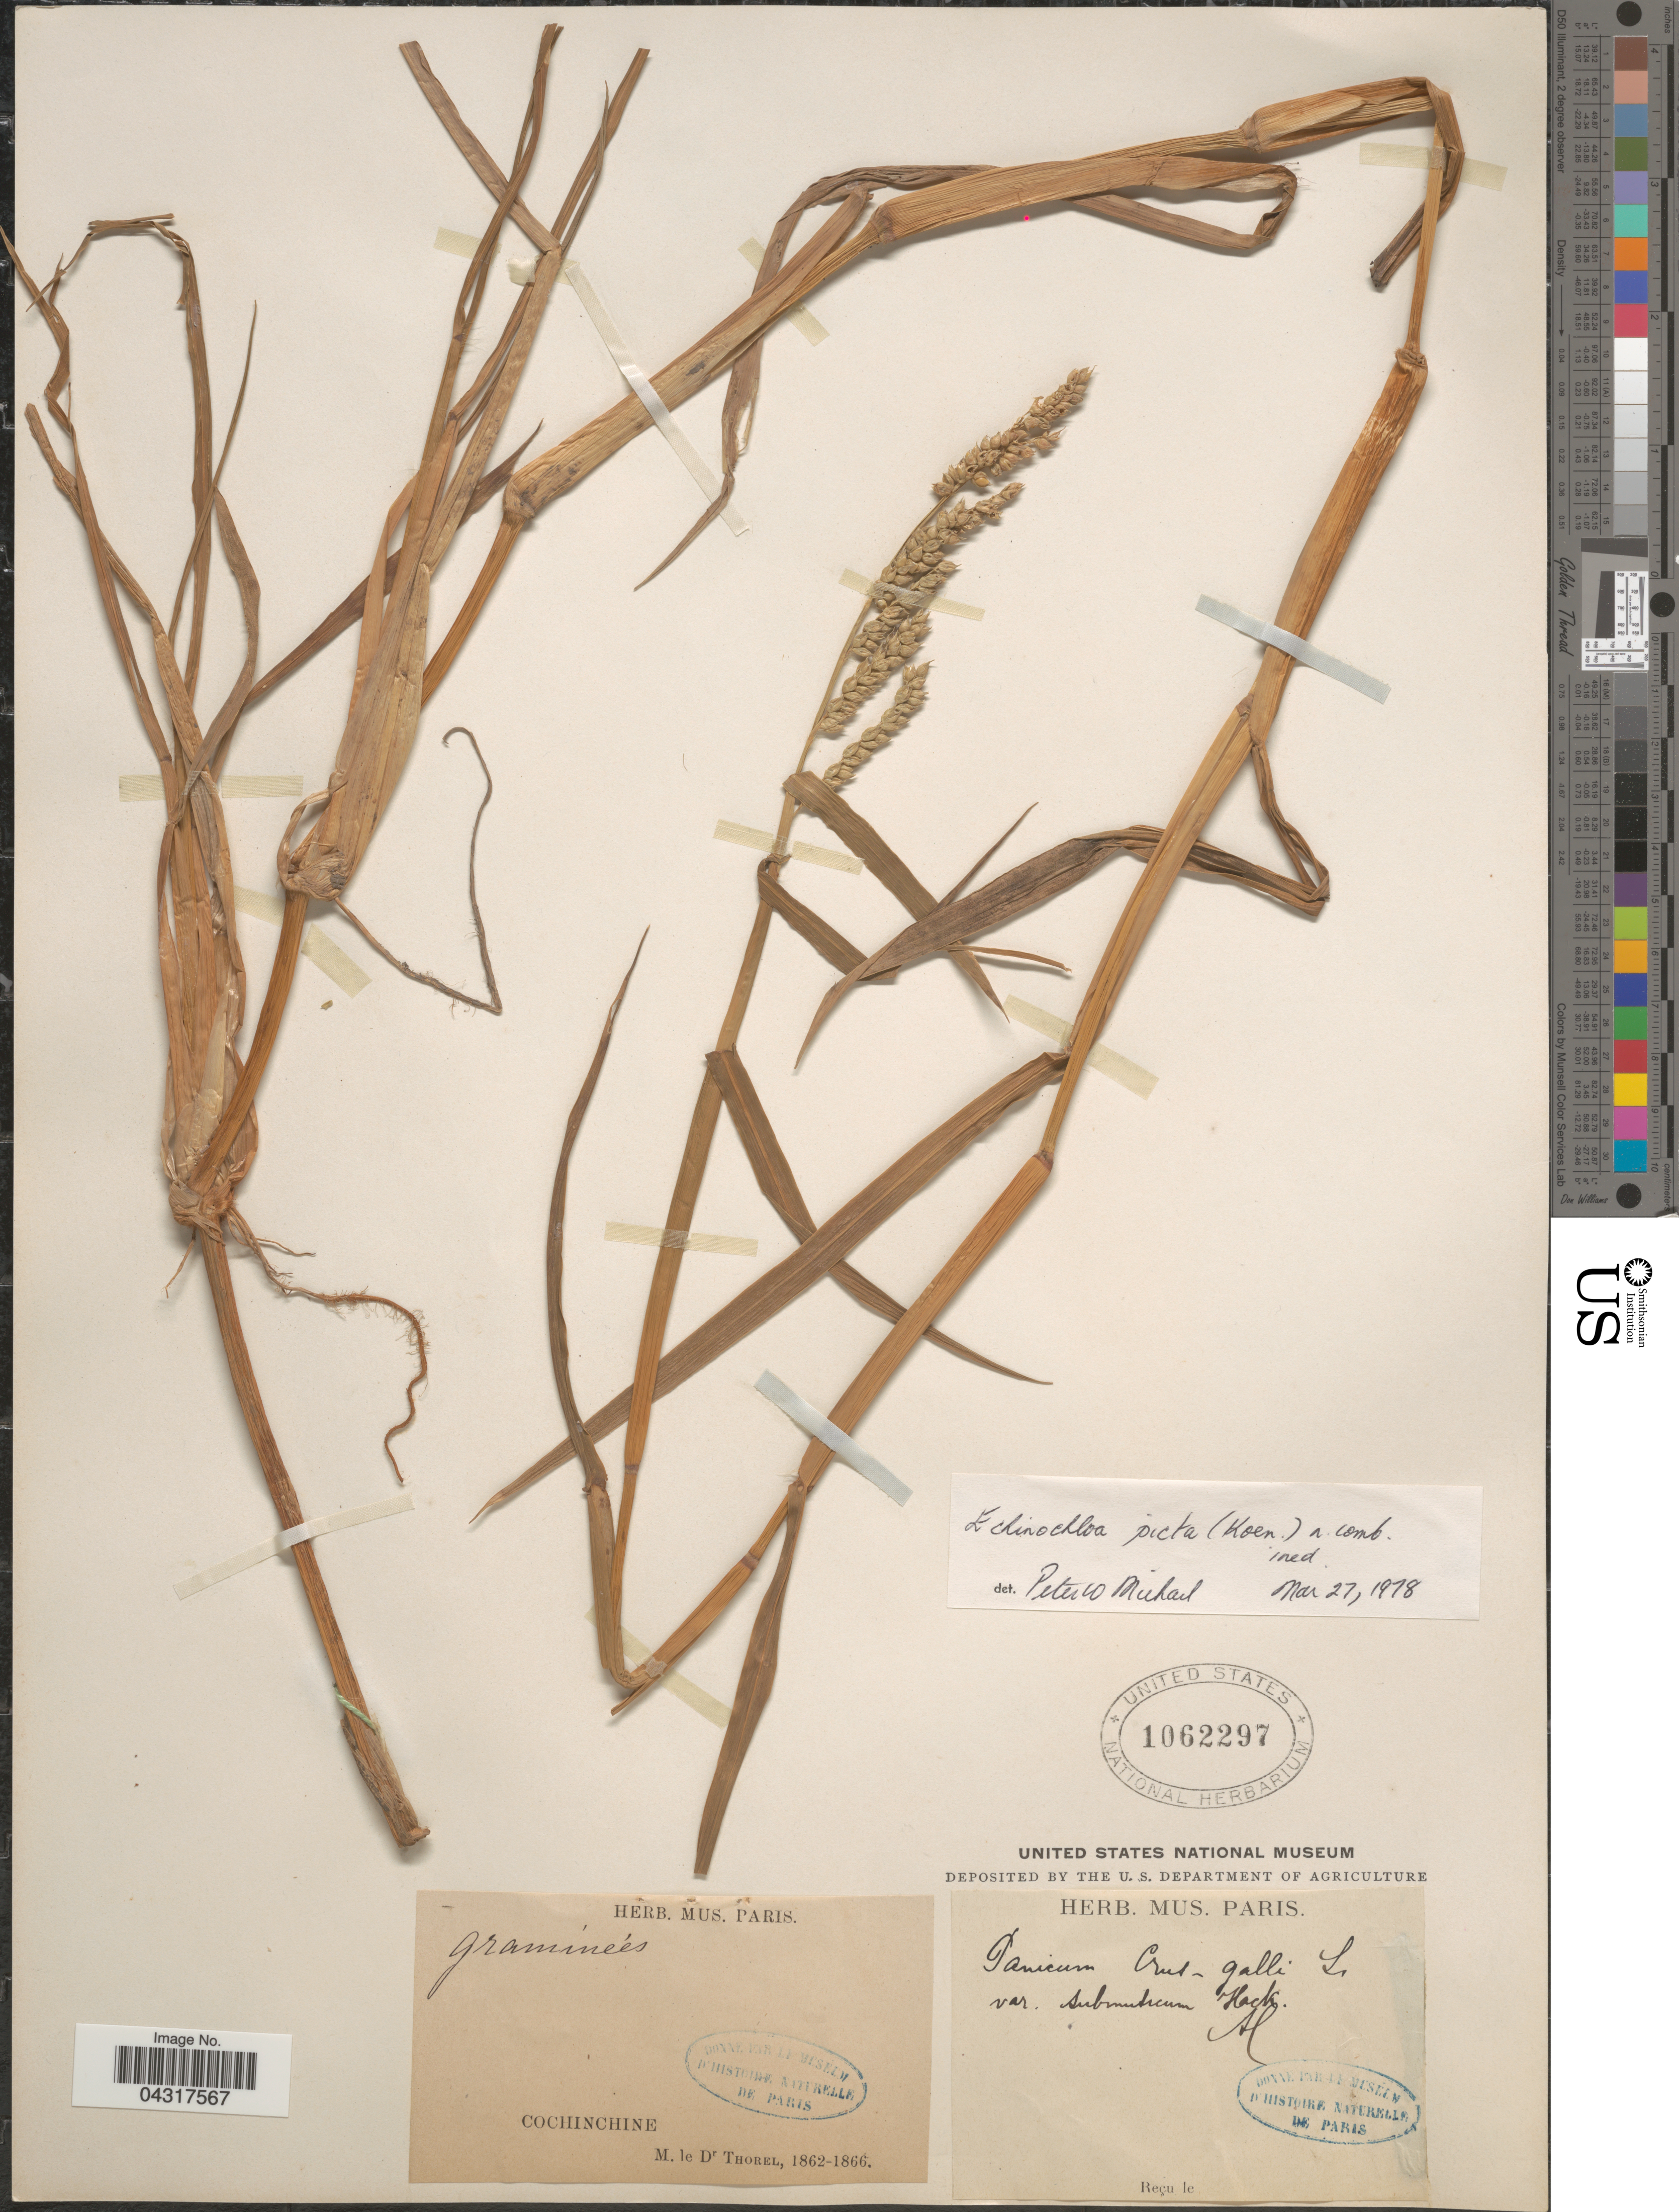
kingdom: Plantae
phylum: Tracheophyta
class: Liliopsida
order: Poales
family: Poaceae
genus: Echinochloa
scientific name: Echinochloa picta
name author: (K.D. Koenig) Michael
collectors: Thorel, M. "M. [=Monsieur] Thorel" DO NOT USE (error for C. Thorel)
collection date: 1862/1866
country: Vietnam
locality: Cochinchine.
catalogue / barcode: US 1062297